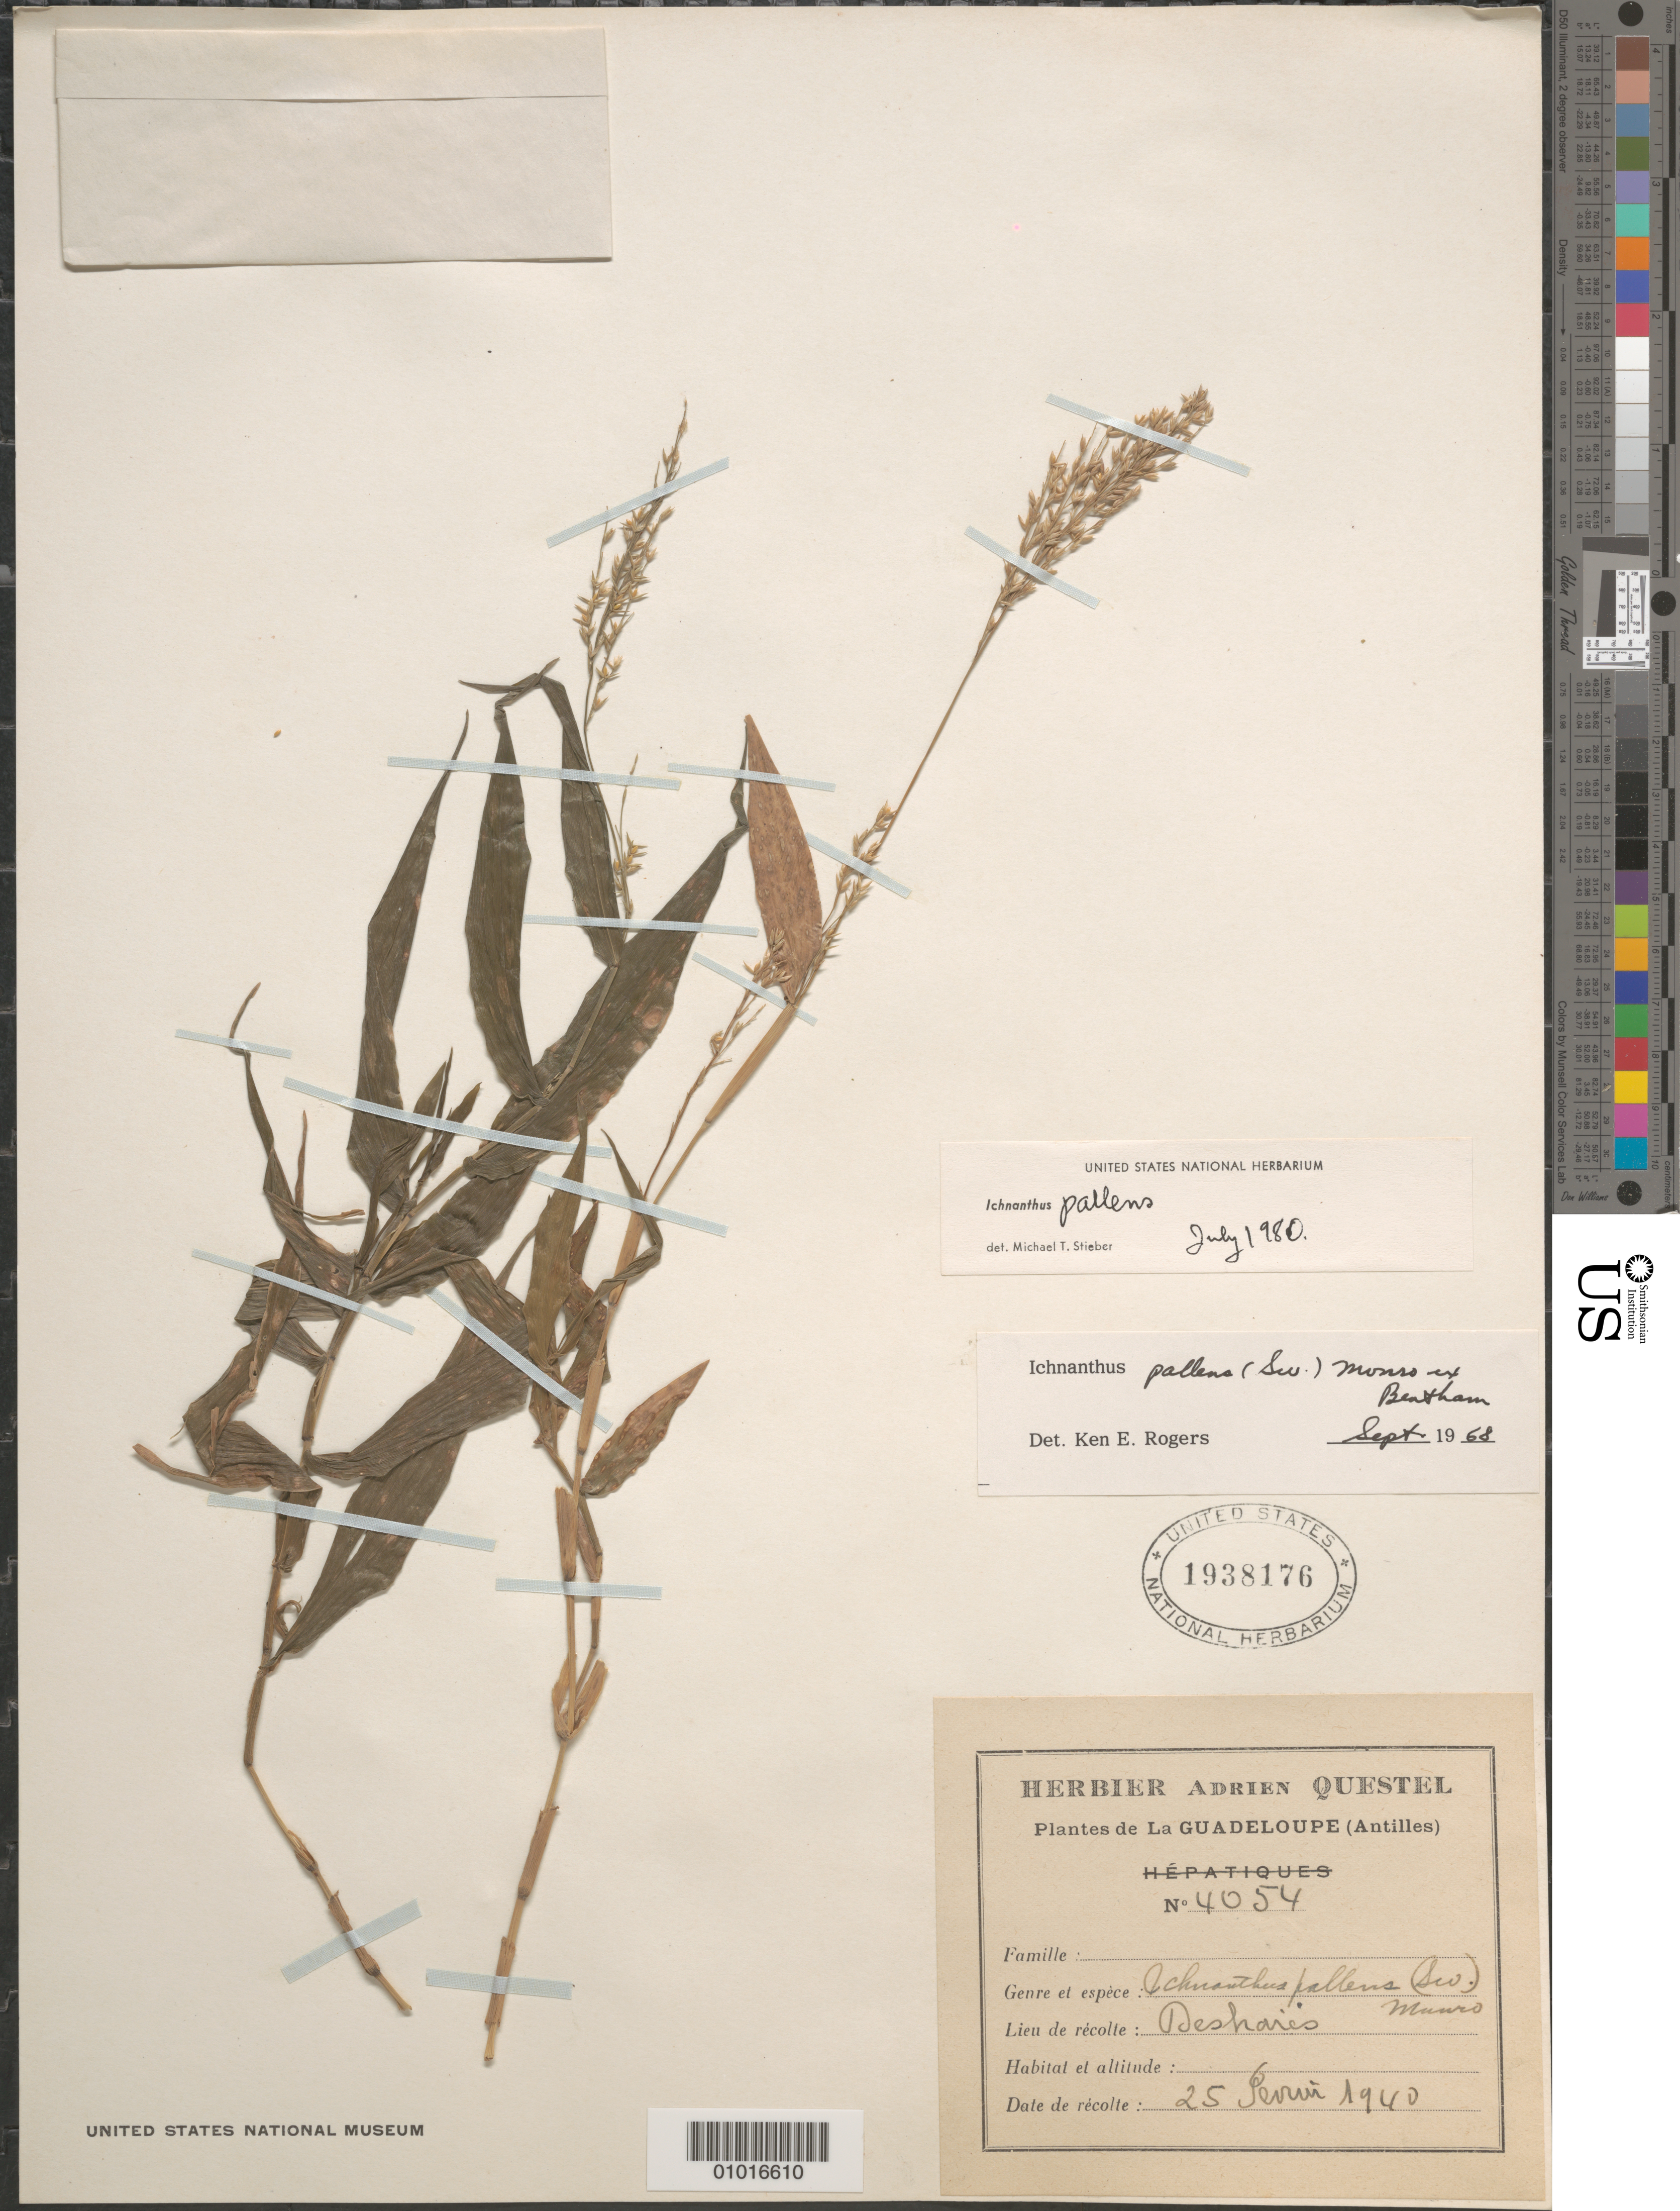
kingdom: Plantae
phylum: Tracheophyta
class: Liliopsida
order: Poales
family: Poaceae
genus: Ichnanthus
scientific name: Ichnanthus pallens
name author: (Sw.) Munro ex Benth.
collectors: A. Questel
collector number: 4054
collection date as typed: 25 Feb 1940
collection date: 1940-02-25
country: Guadeloupe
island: Basse Terre [Guadeloupe]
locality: Deshaies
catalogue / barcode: US 1938176